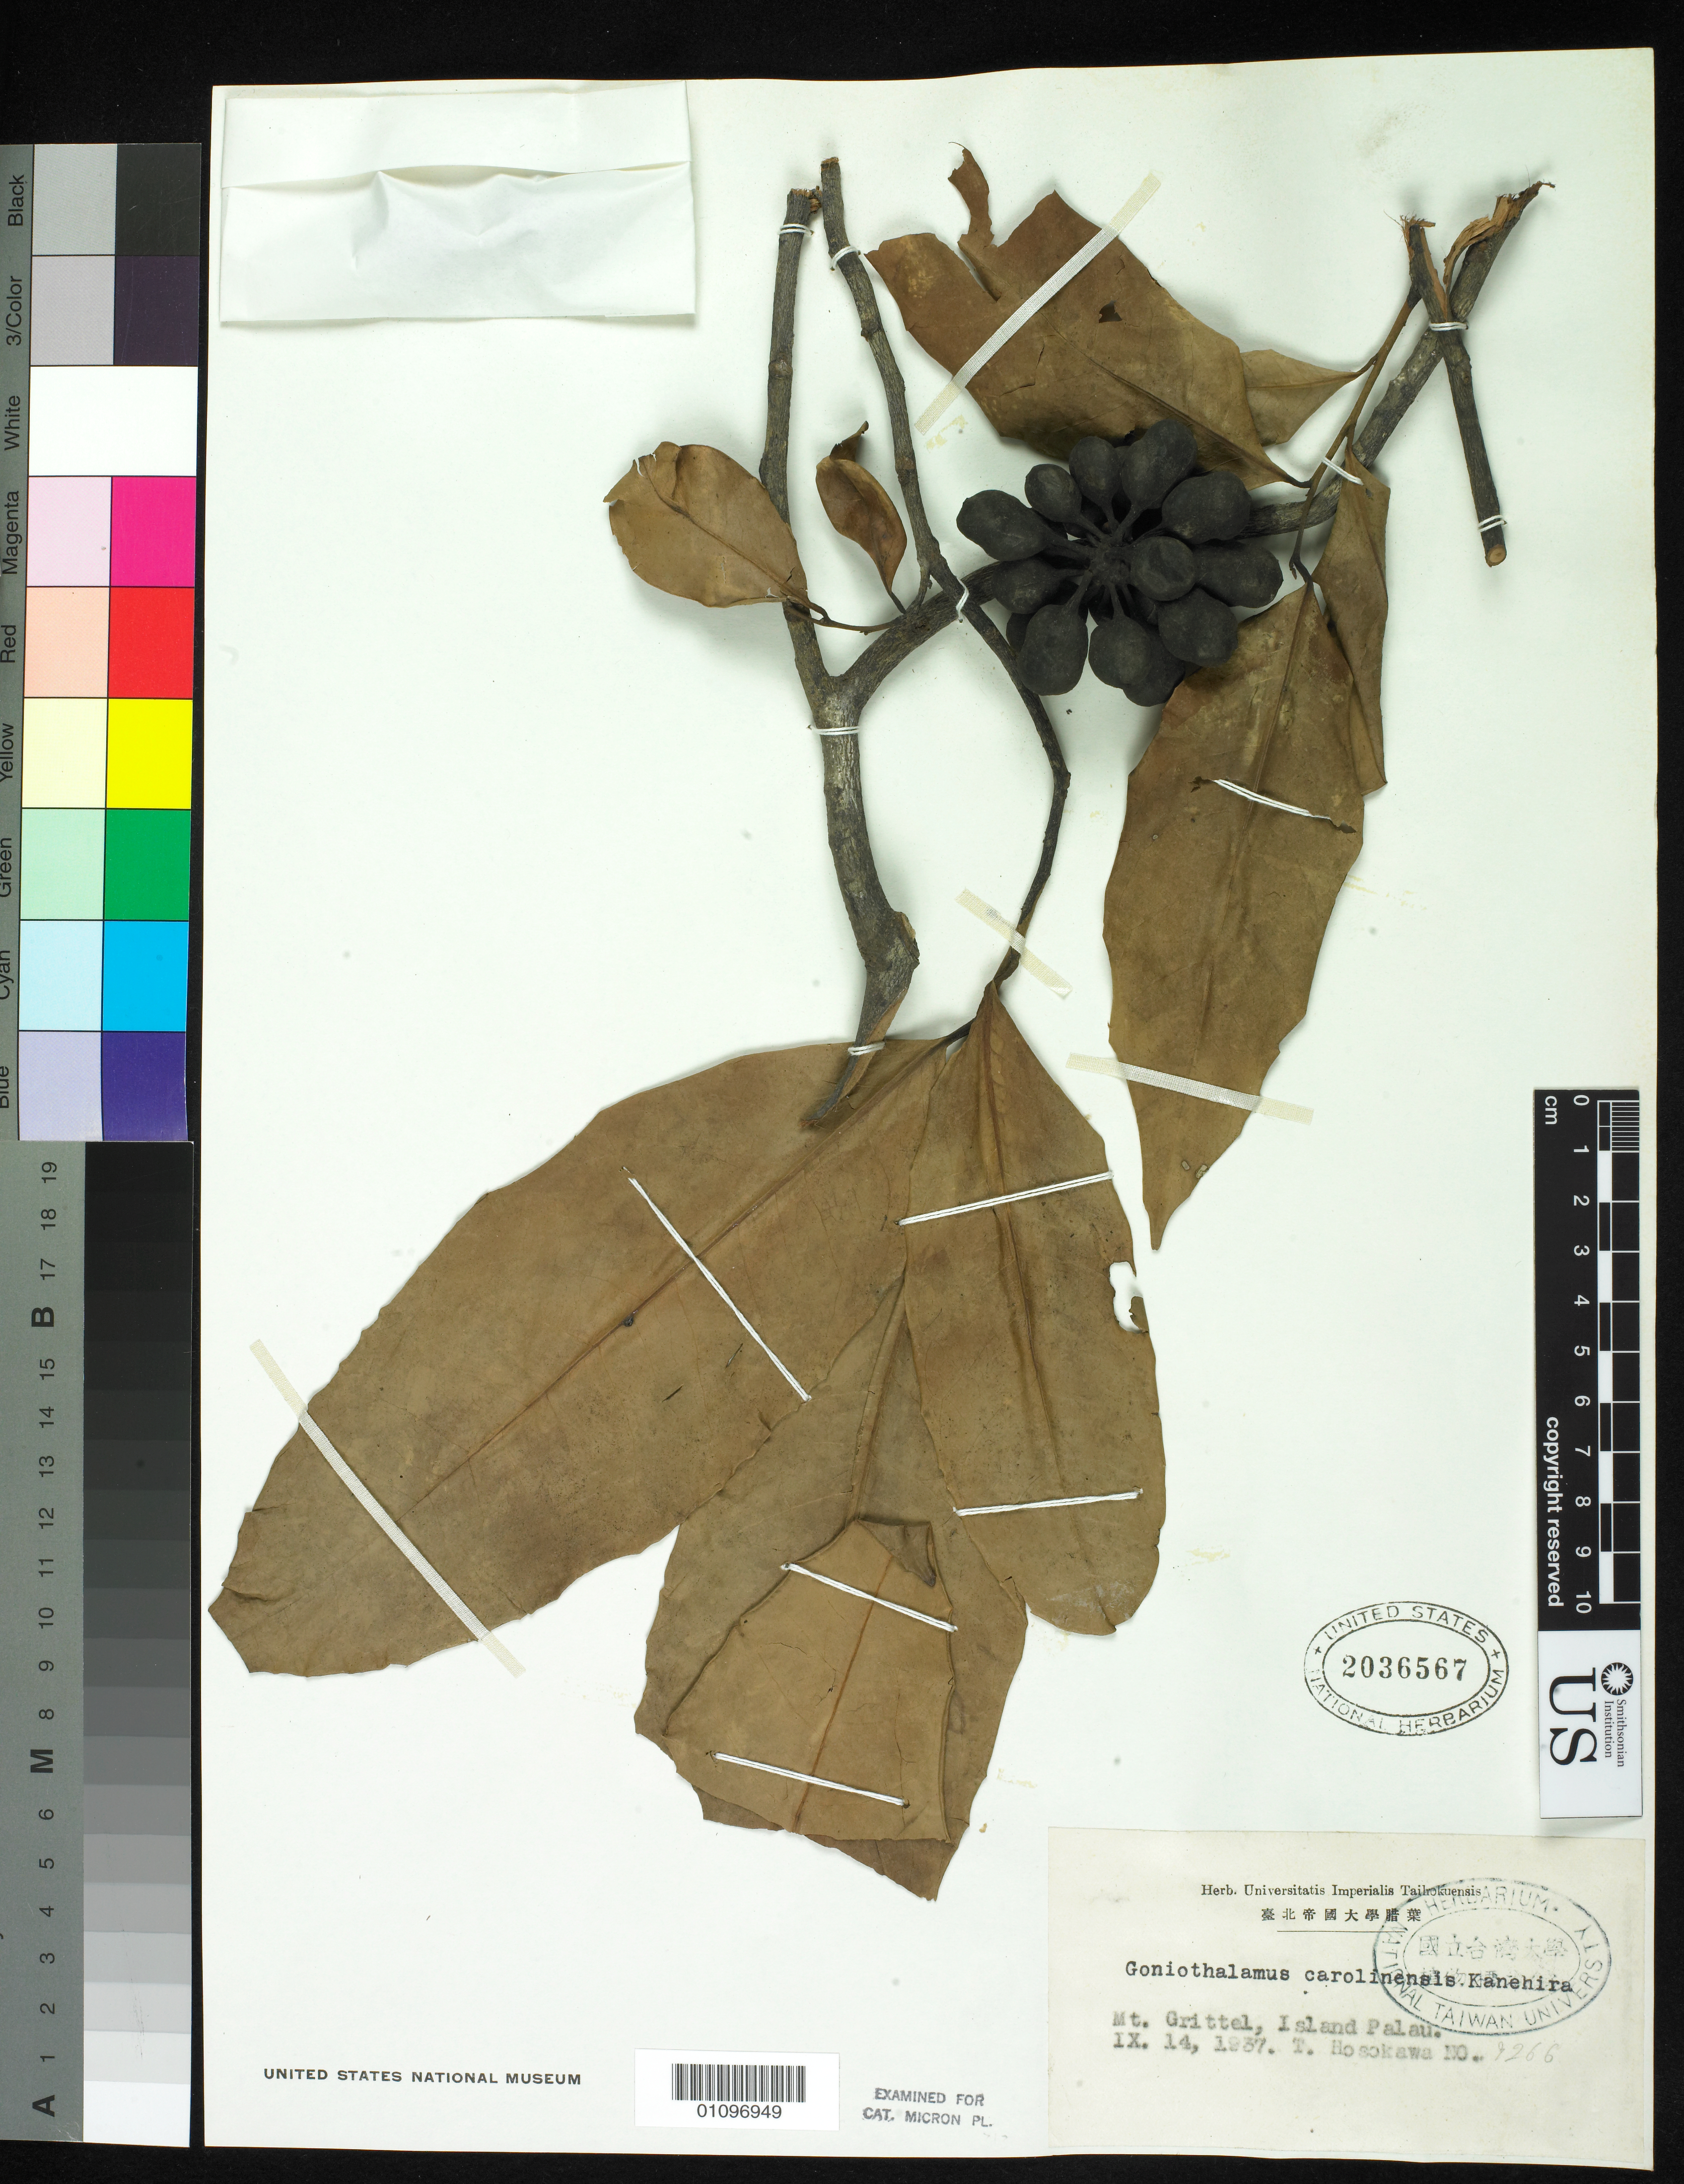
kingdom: Plantae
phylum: Tracheophyta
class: Magnoliopsida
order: Magnoliales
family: Annonaceae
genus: Goniothalamus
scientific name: Goniothalamus carolinensis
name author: Kaneh.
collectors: T. Hosokawa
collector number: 9266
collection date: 1937-09-14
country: Palau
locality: Mt. Grittel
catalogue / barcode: US 2036567